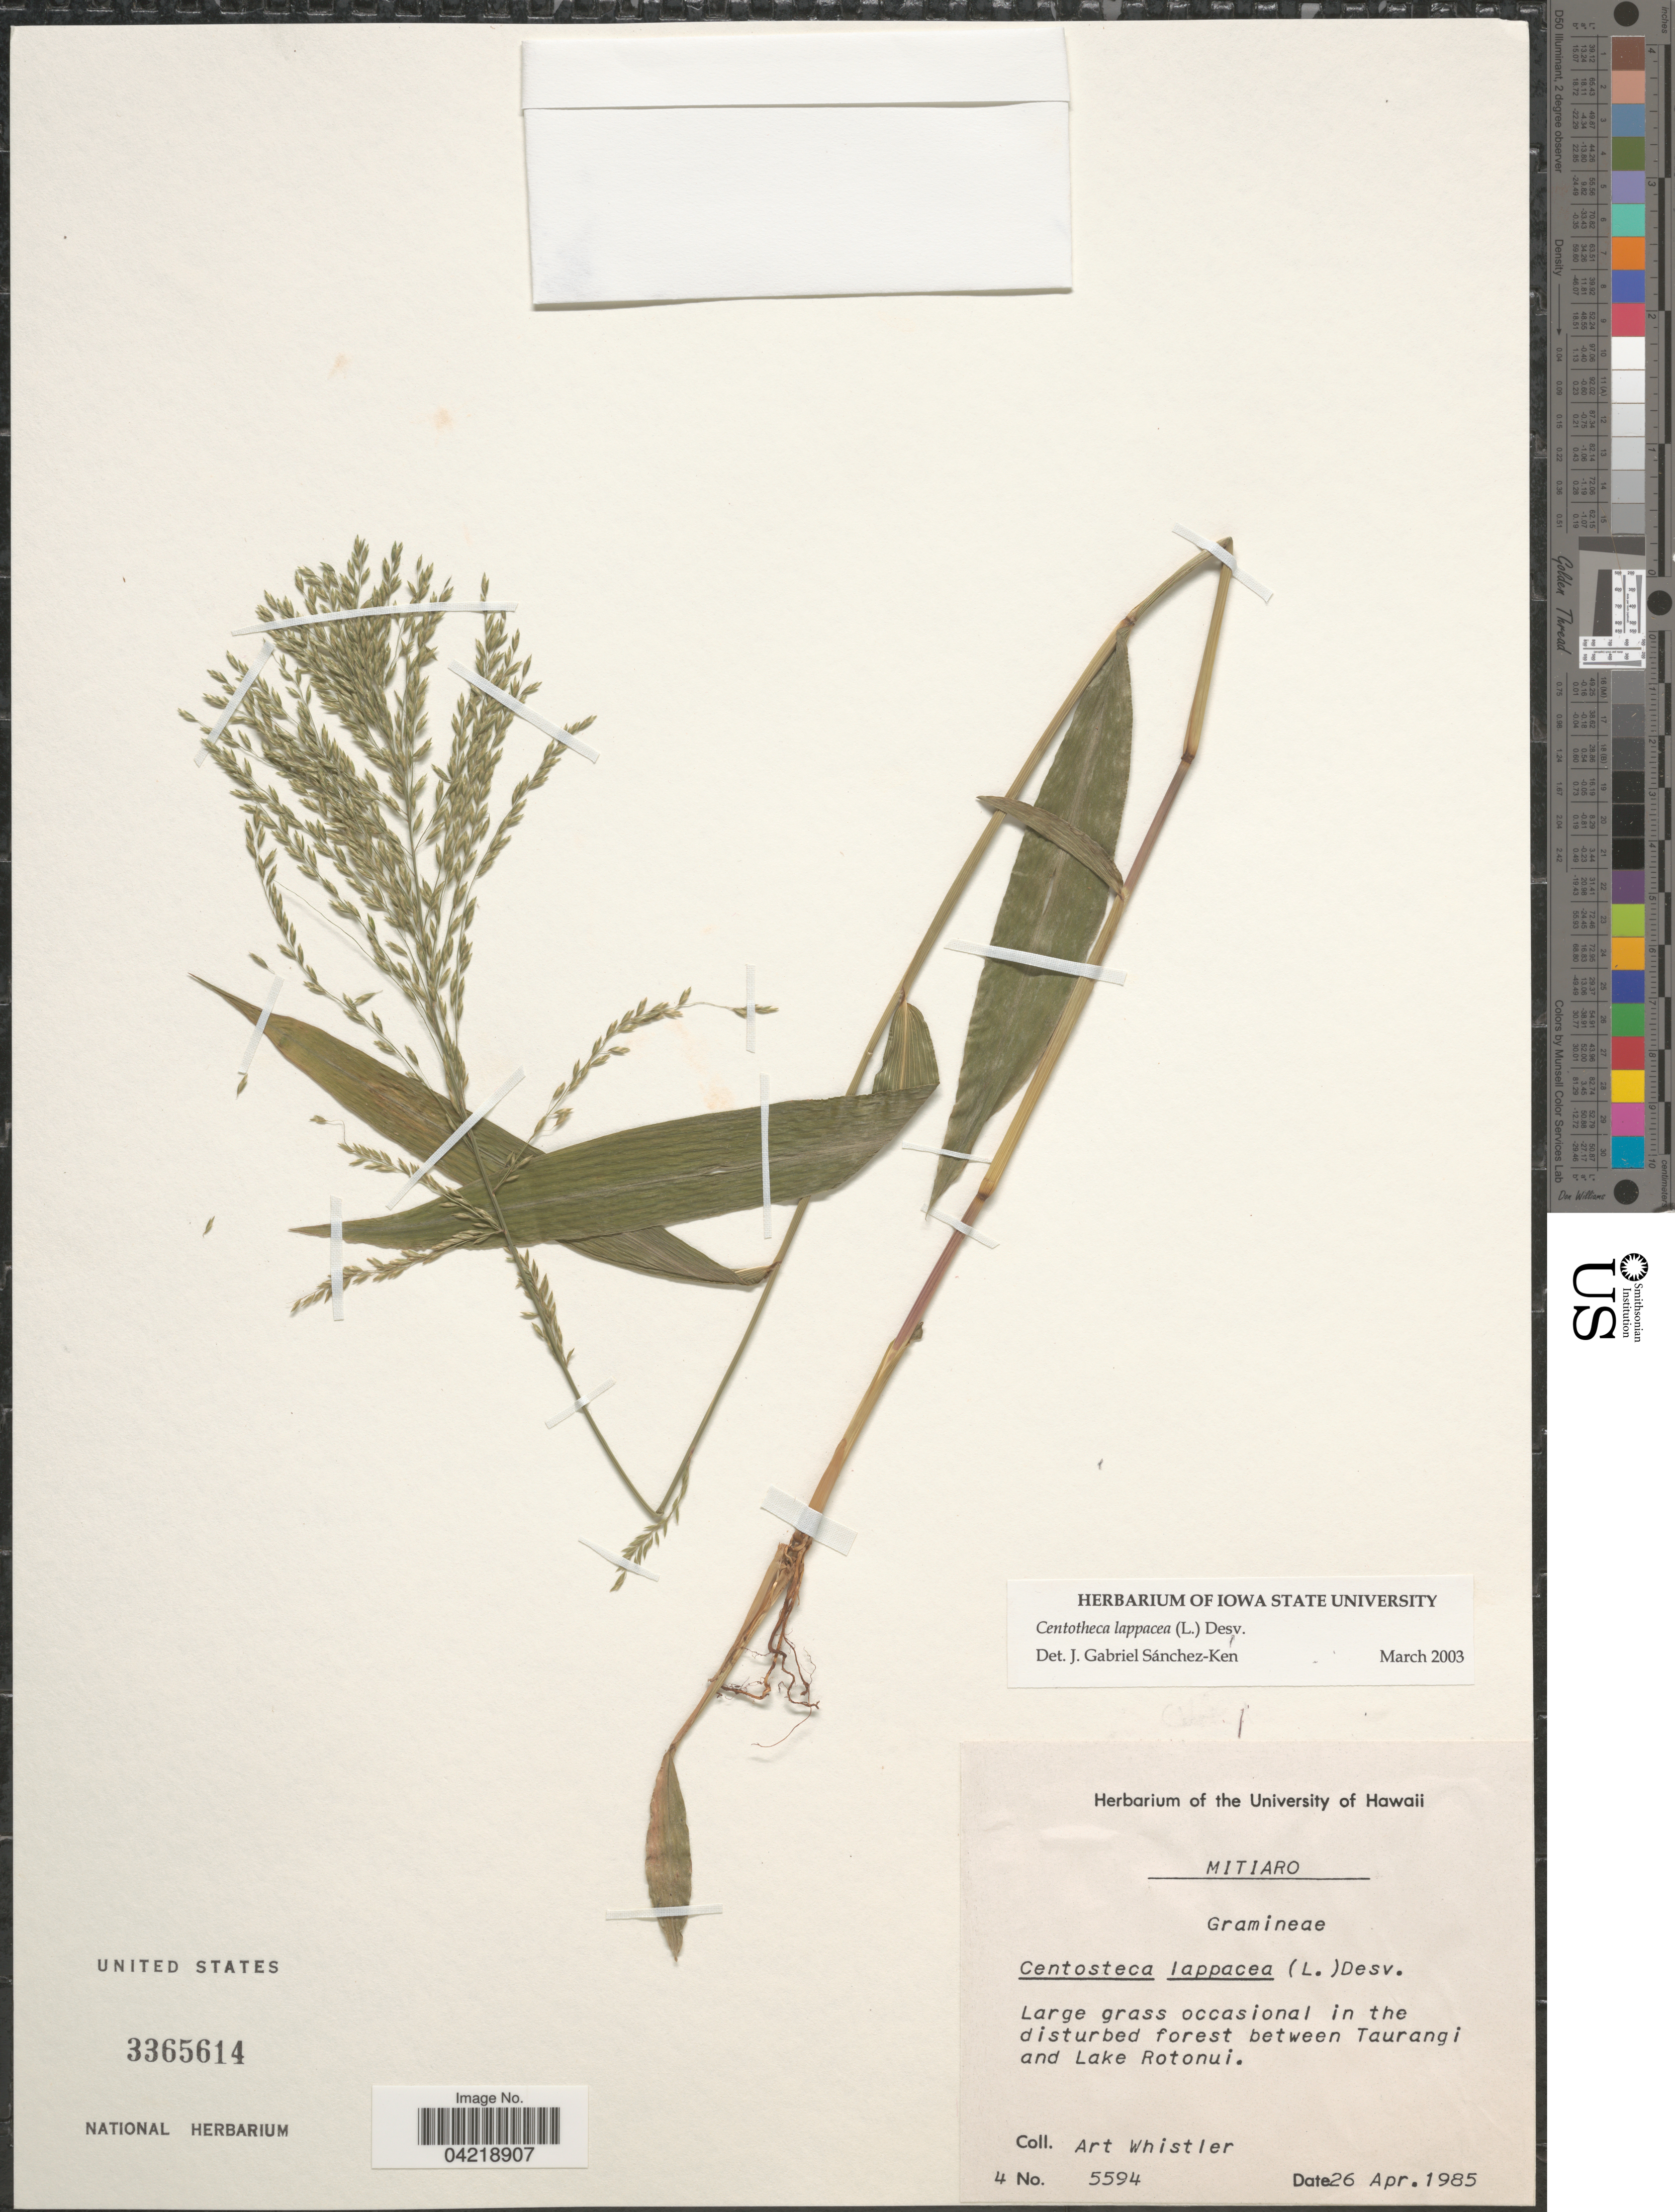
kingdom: Plantae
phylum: Tracheophyta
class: Liliopsida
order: Poales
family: Poaceae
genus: Centotheca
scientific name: Centotheca lappacea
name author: (L.) Desv.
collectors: A. Whistler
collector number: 5594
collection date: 1985-04-26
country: Cook Islands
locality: Mitiaro. Large grass occasional in the disturbed forest between Taurangi and Lake Rotonui.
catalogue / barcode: US 3365614